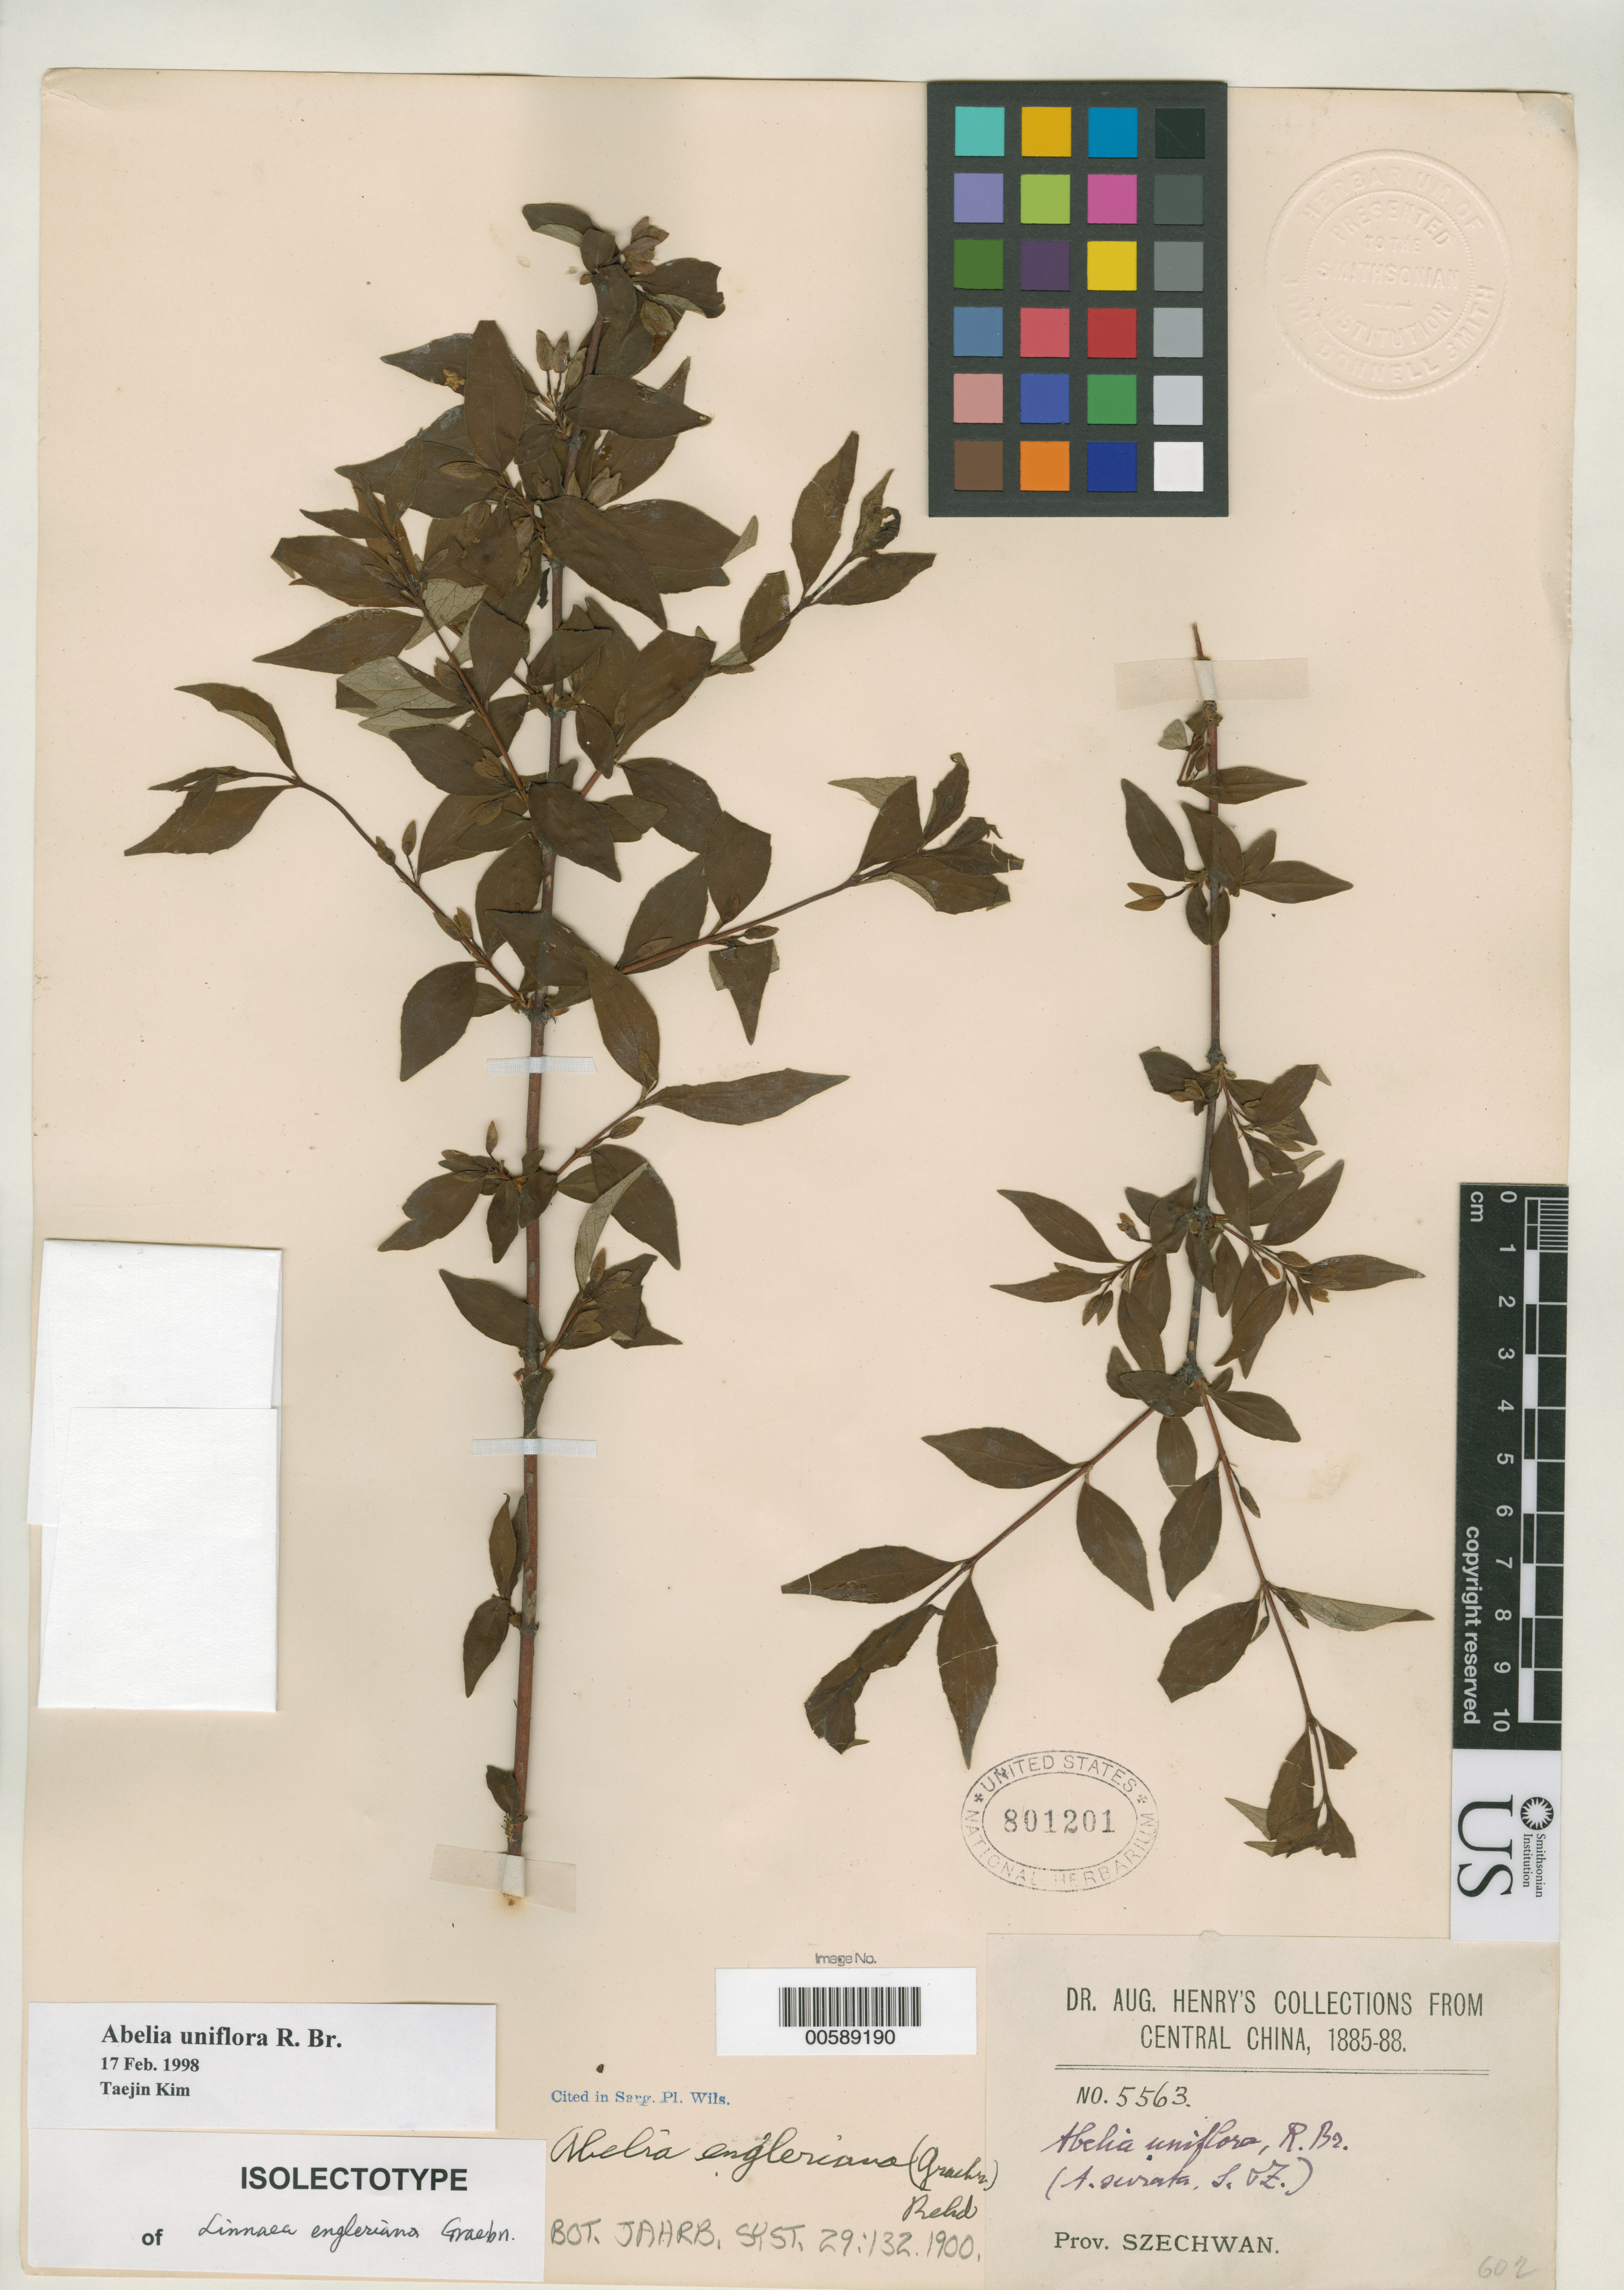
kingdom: Plantae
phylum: Tracheophyta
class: Magnoliopsida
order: Dipsacales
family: Caprifoliaceae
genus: Linnaea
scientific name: Linnaea engleriana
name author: P. Graebn.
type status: Isosyntype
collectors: A. Henry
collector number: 5563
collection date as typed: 1885 to -- --- 1888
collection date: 1885/1888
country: China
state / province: Sichuan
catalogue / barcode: US 801201